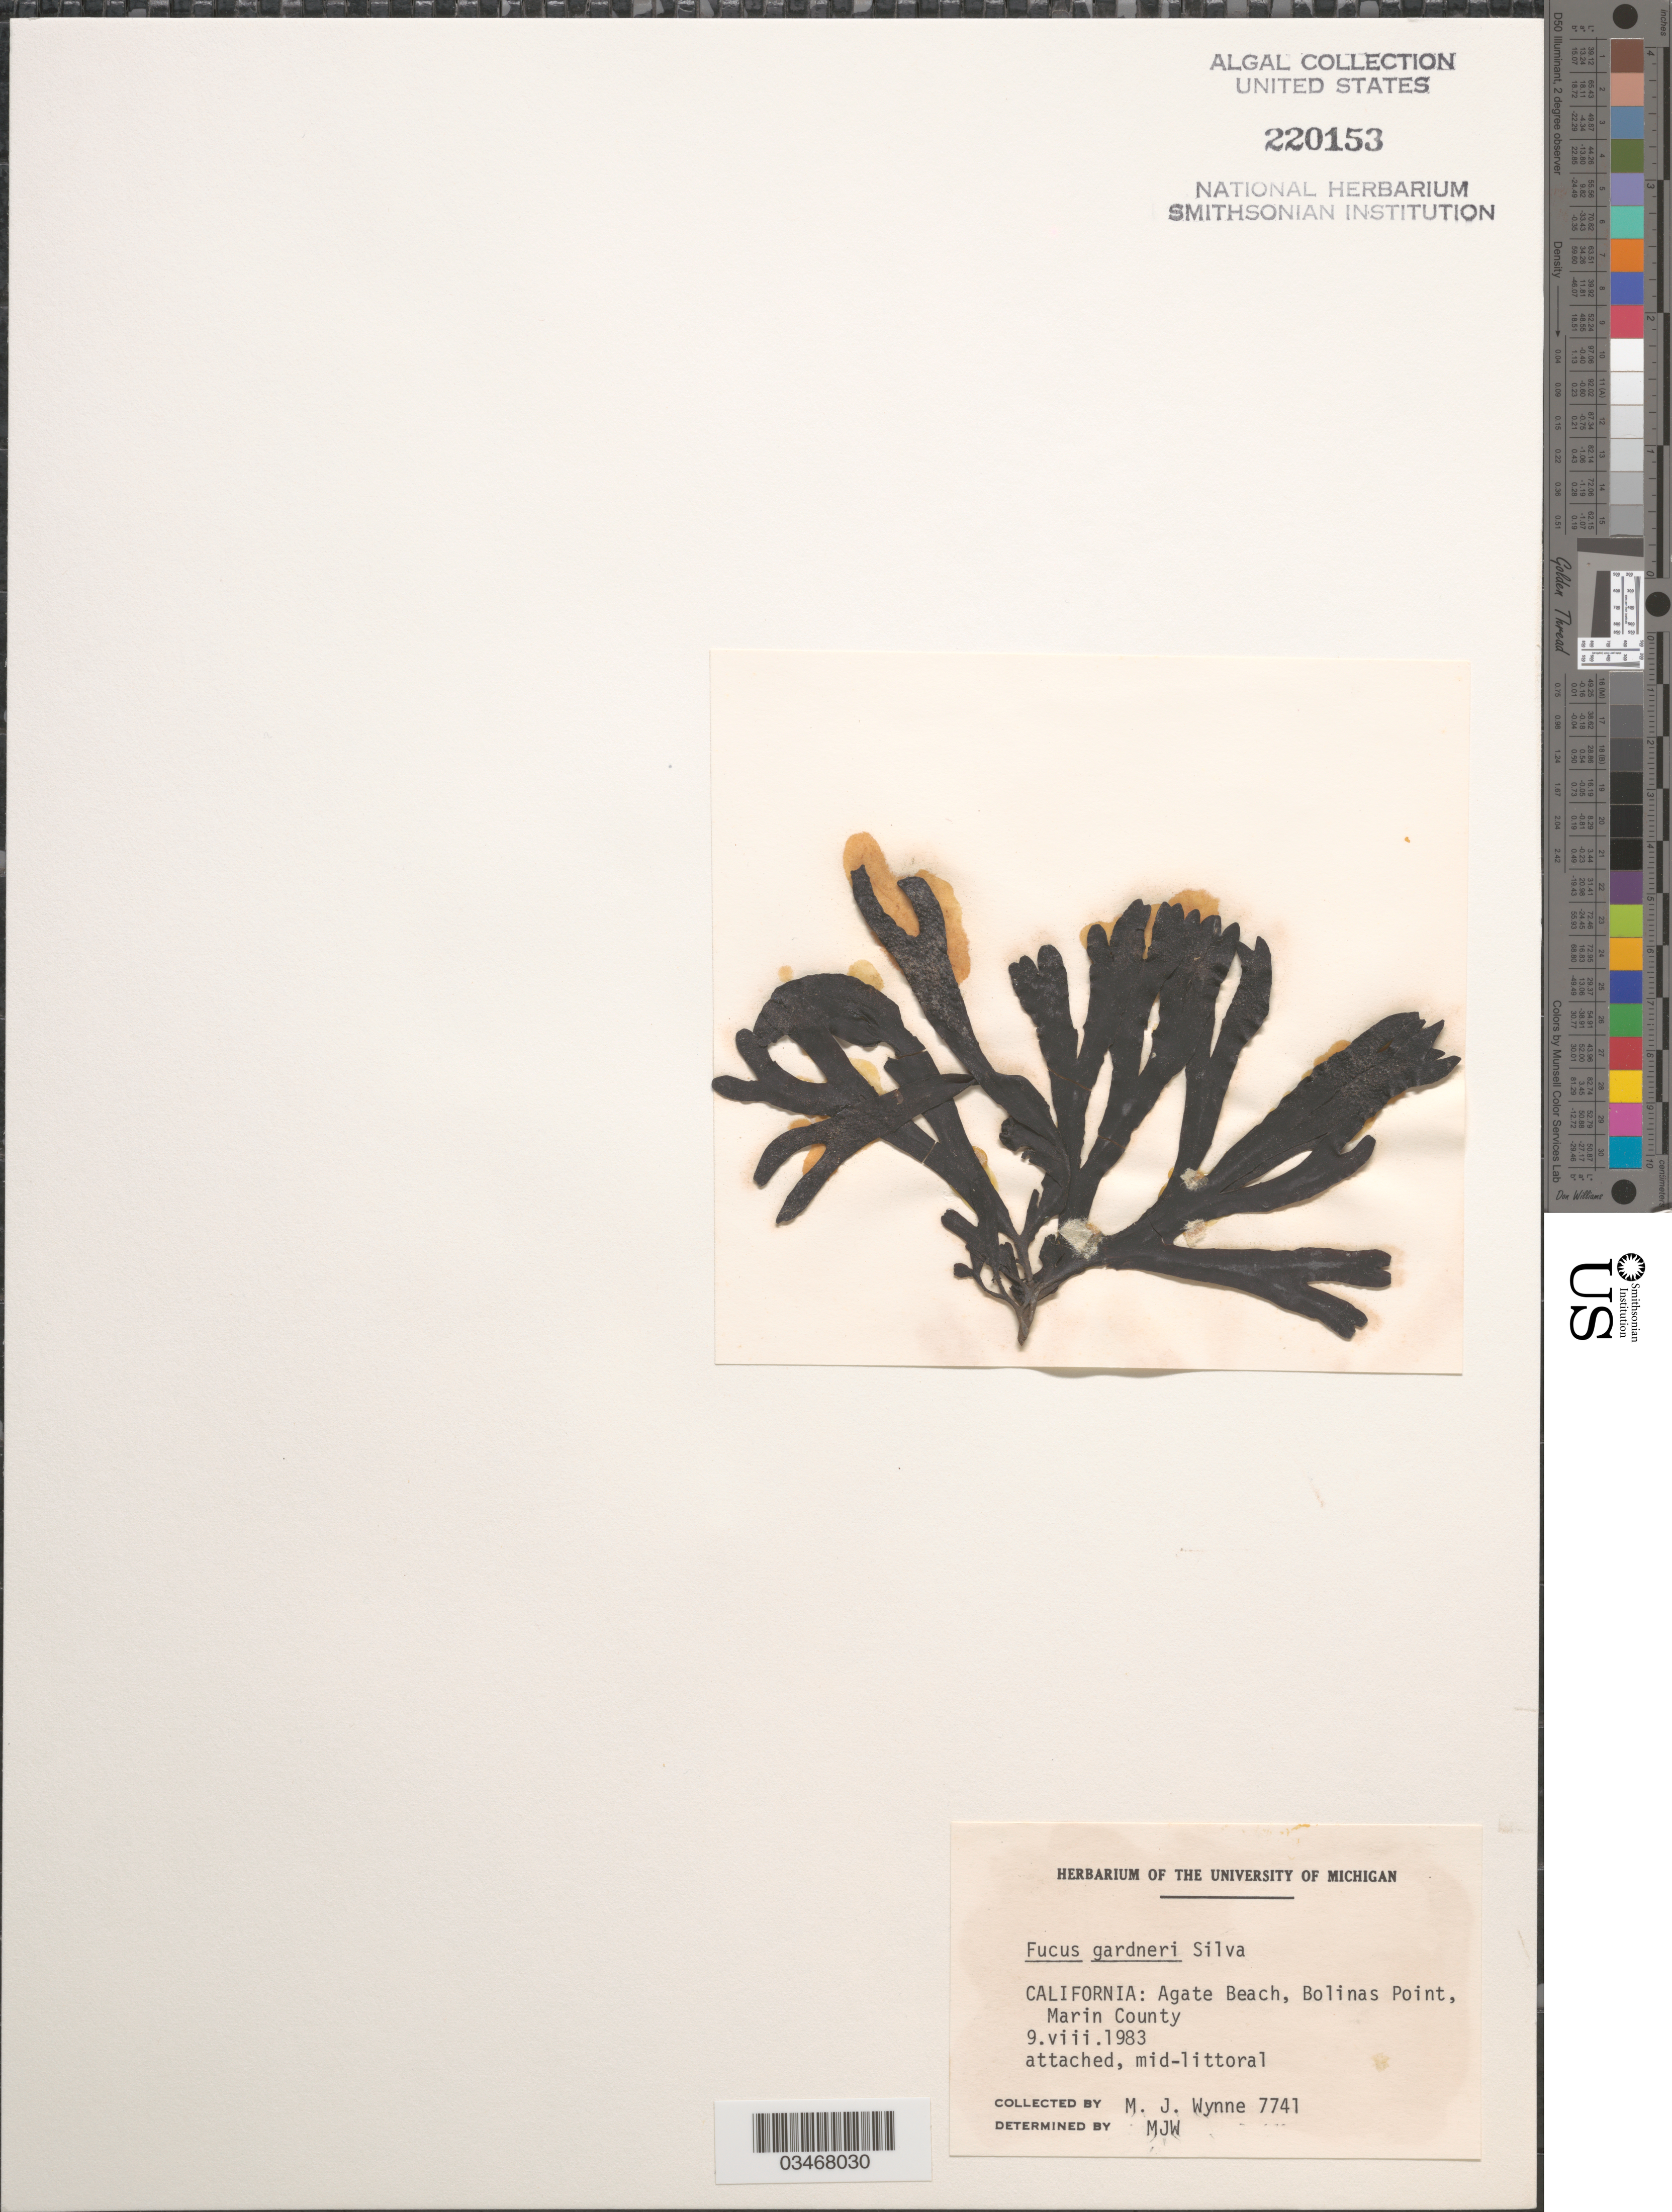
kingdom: Chromista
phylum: Ochrophyta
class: Phaeophyceae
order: Fucales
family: Fucaceae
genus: Fucus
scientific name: Fucus distichus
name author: L.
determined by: Algae name updating Project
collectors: M.J. Wynne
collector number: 7741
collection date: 1983-08-09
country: United States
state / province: California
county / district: Marin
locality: Agate Beach, Bolinas Point.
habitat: Attached, mid-littoral.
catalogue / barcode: US 220153